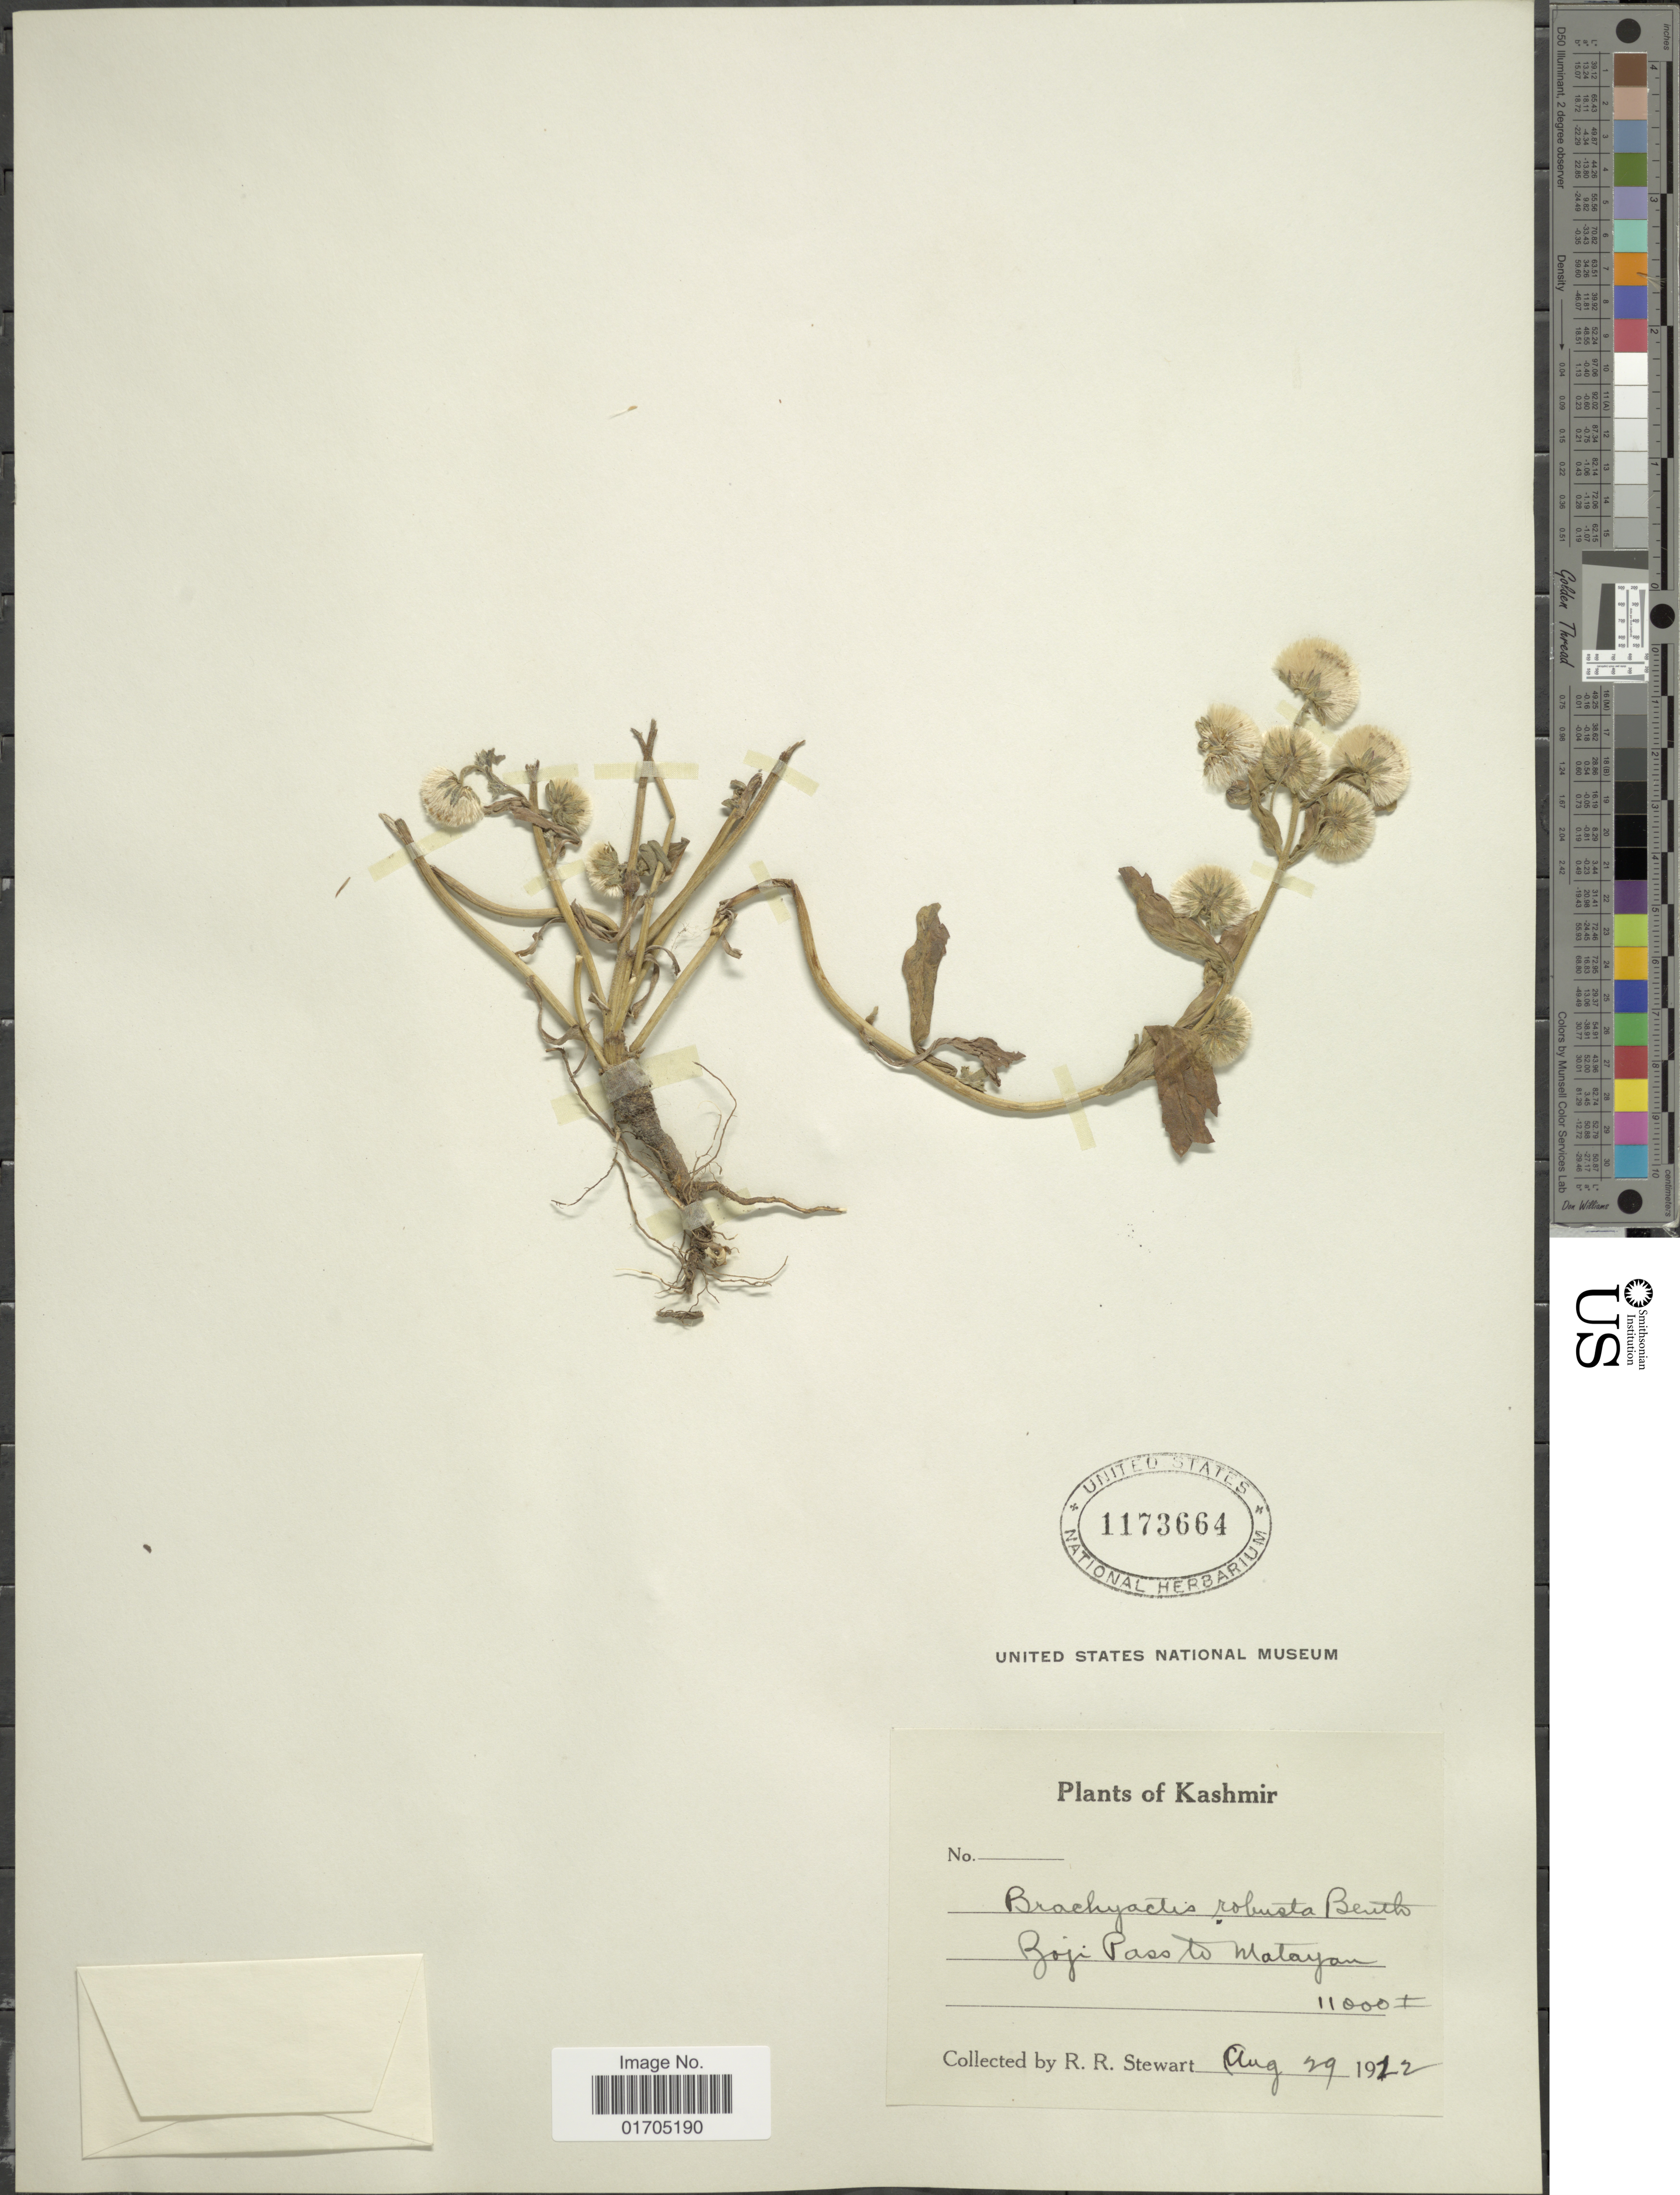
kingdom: Plantae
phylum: Tracheophyta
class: Magnoliopsida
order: Asterales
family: Asteraceae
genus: Brachyactis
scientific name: Brachyactis robusta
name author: Benth. in Hook.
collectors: R. R. Stewart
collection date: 1922-08-29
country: India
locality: Kashmir, Boji Pass to Matayan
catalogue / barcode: US 1173664